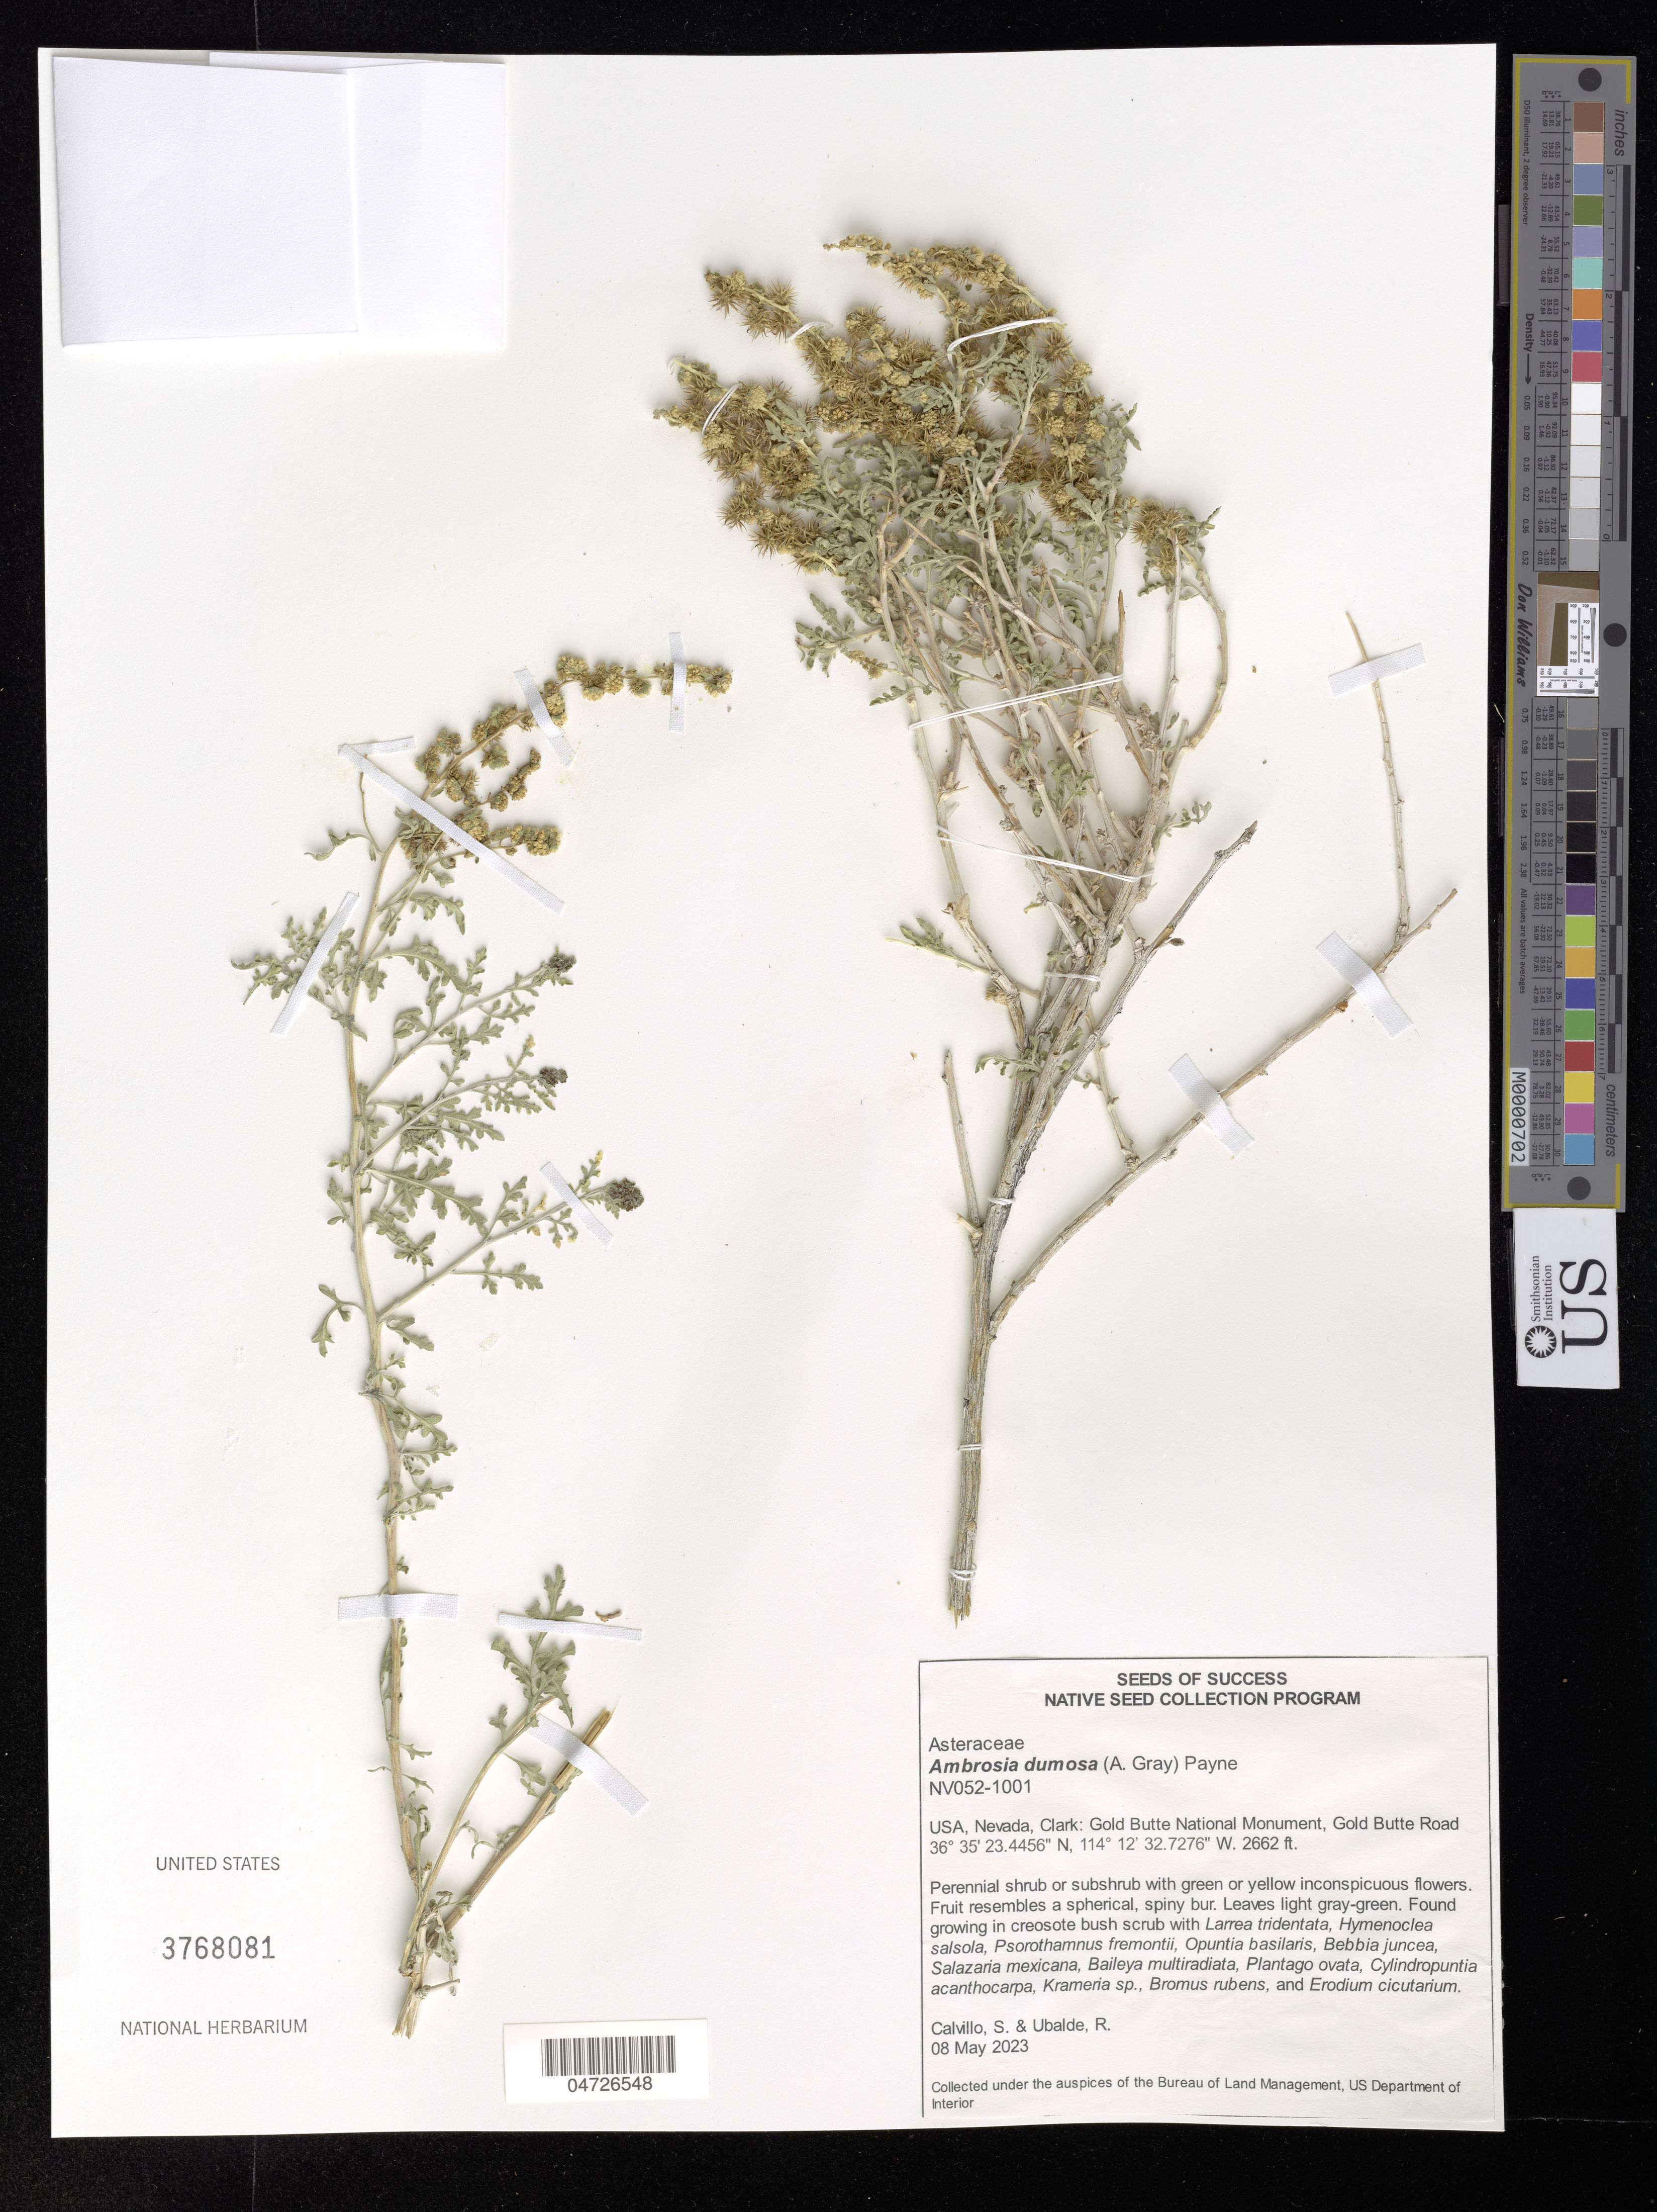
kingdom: Plantae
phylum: Tracheophyta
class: Magnoliopsida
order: Asterales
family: Asteraceae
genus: Ambrosia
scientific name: Ambrosia dumosa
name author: (A. Gray) W.W.Payne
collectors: S. Calvillo & R. Ubalde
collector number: NV052-1001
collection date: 2023-05-08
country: United States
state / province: Nevada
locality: Clark: Gold Butte National Monument, Gold Butte Road.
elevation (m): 811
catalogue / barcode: US 3768081